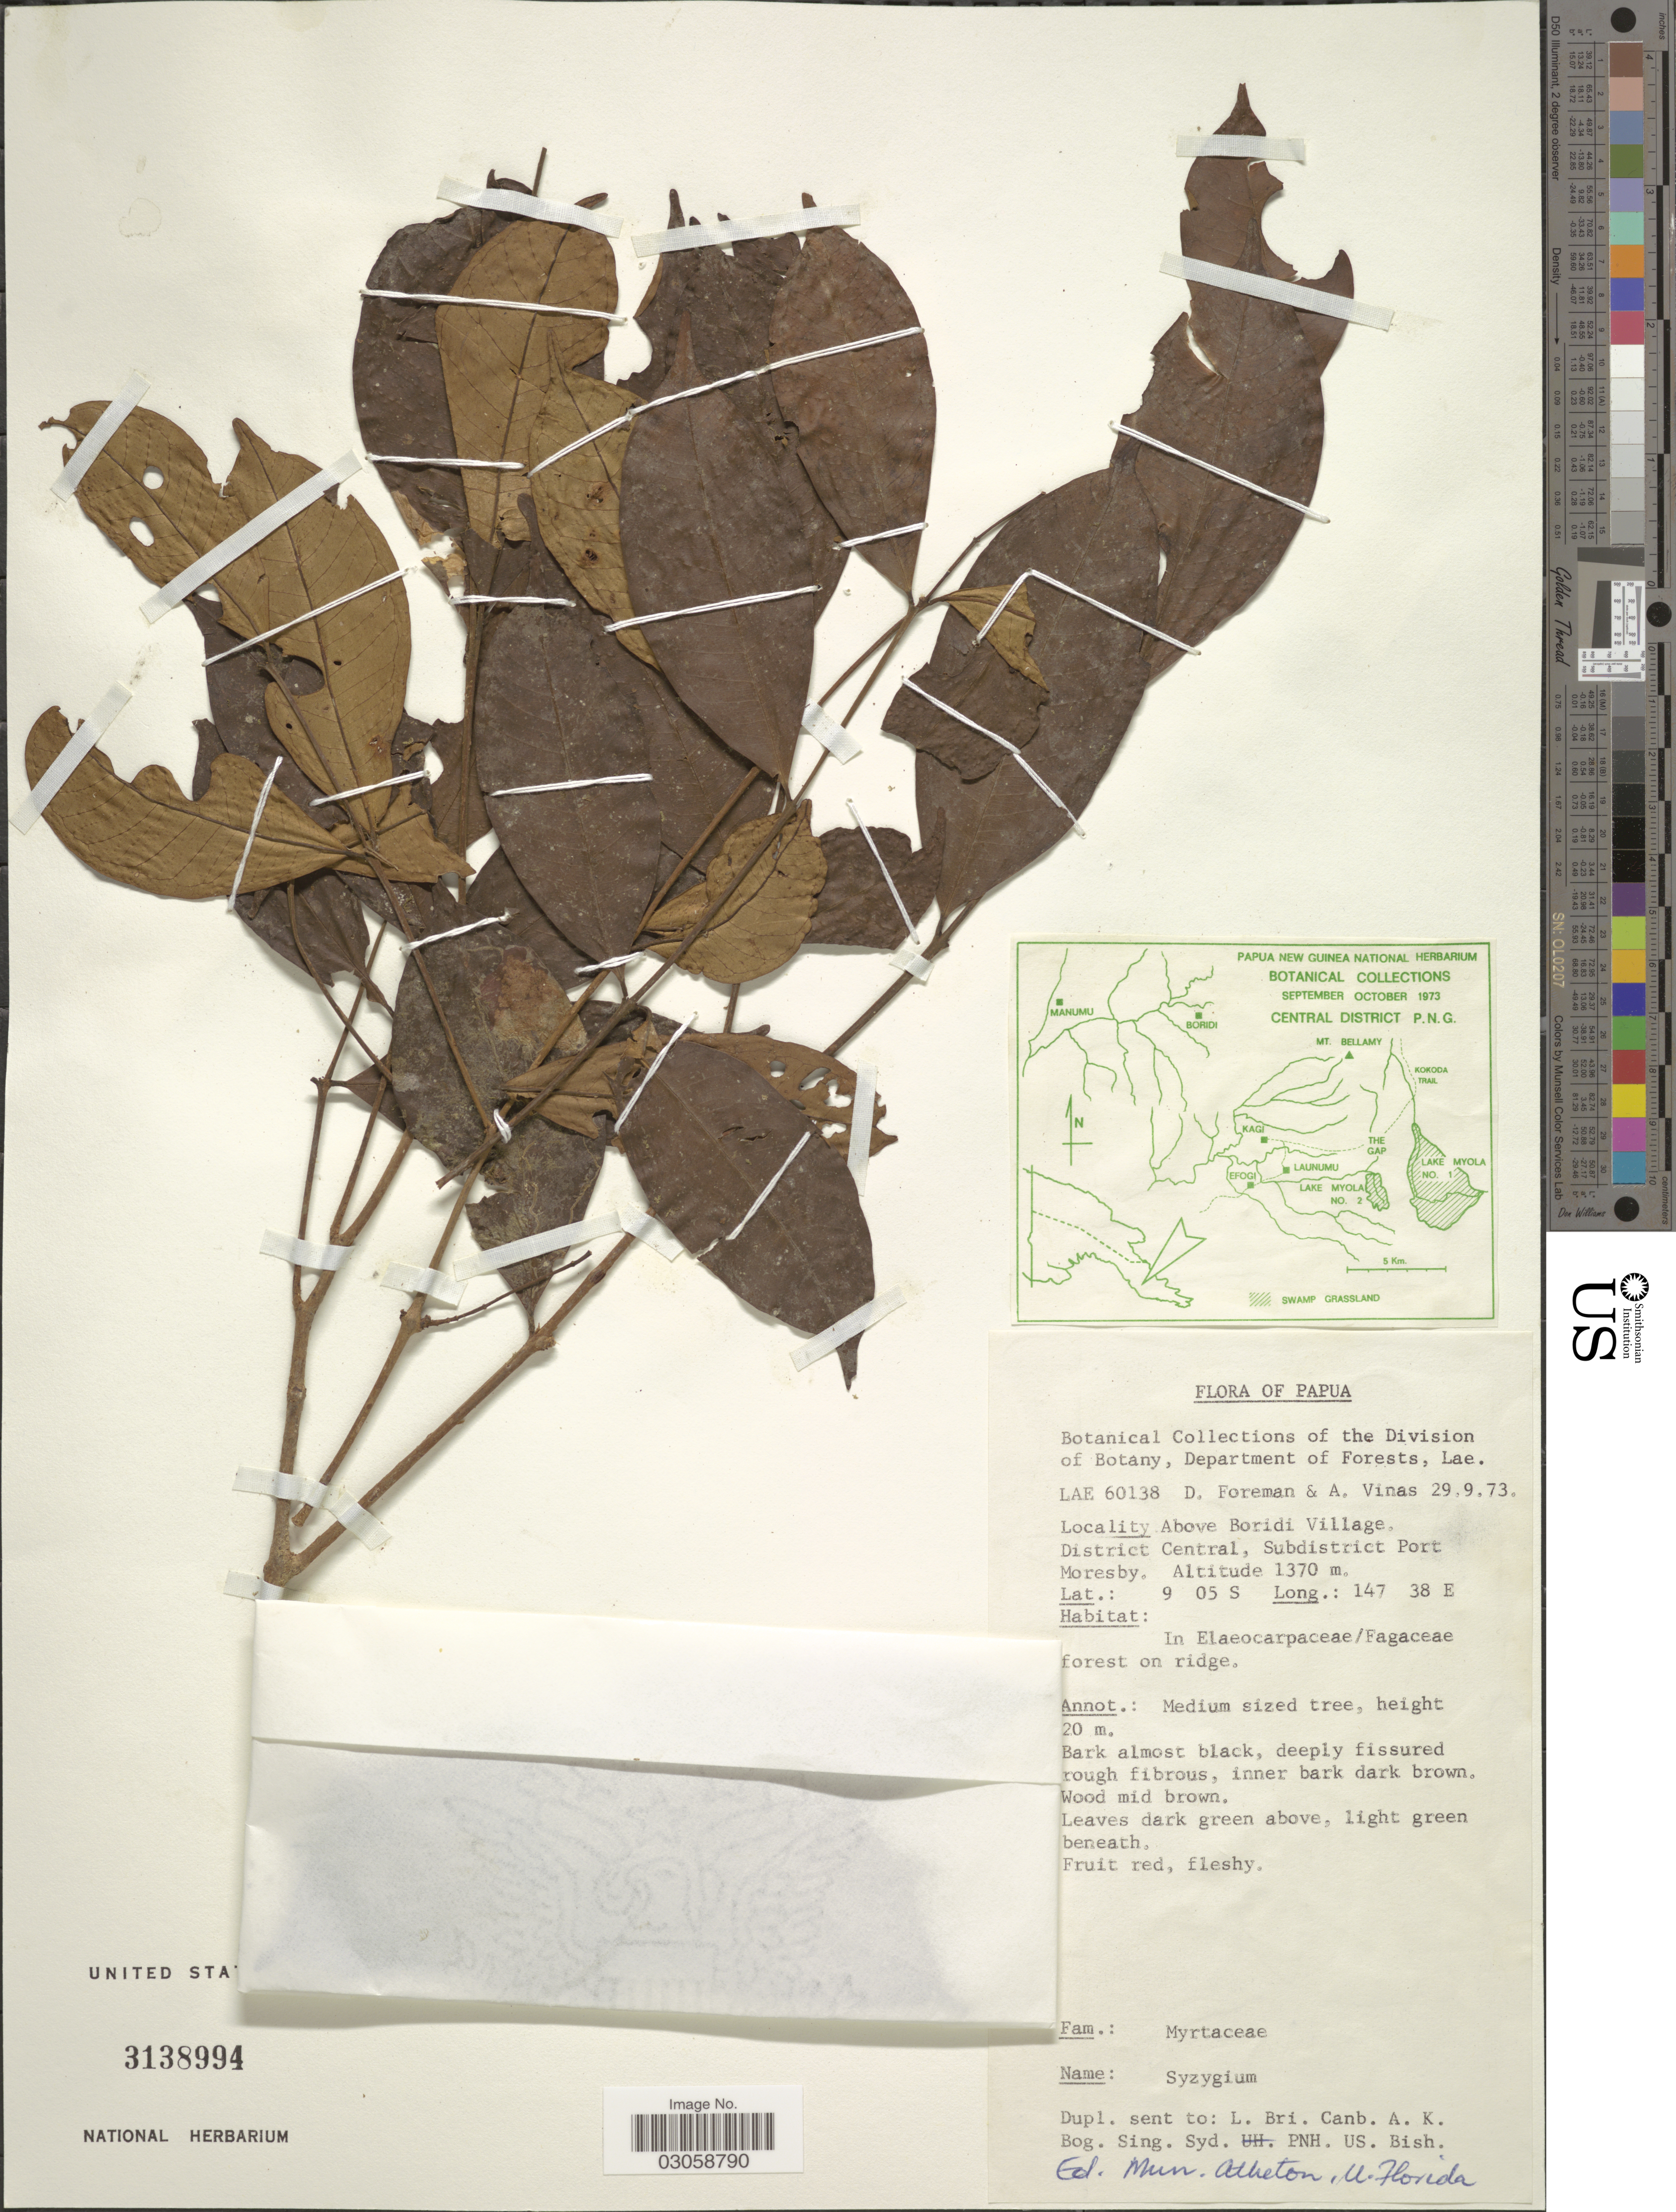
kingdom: Plantae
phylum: Tracheophyta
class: Magnoliopsida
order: Myrtales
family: Myrtaceae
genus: Syzygium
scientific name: Syzygium sp.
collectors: D. Foreman & A. Vinas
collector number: LAE 60138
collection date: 1973-09-29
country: Papua New Guinea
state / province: Central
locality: Papua, Above Boridi Village, District Central, Subdistrict Port Moresby.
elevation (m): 1370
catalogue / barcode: US 3138994